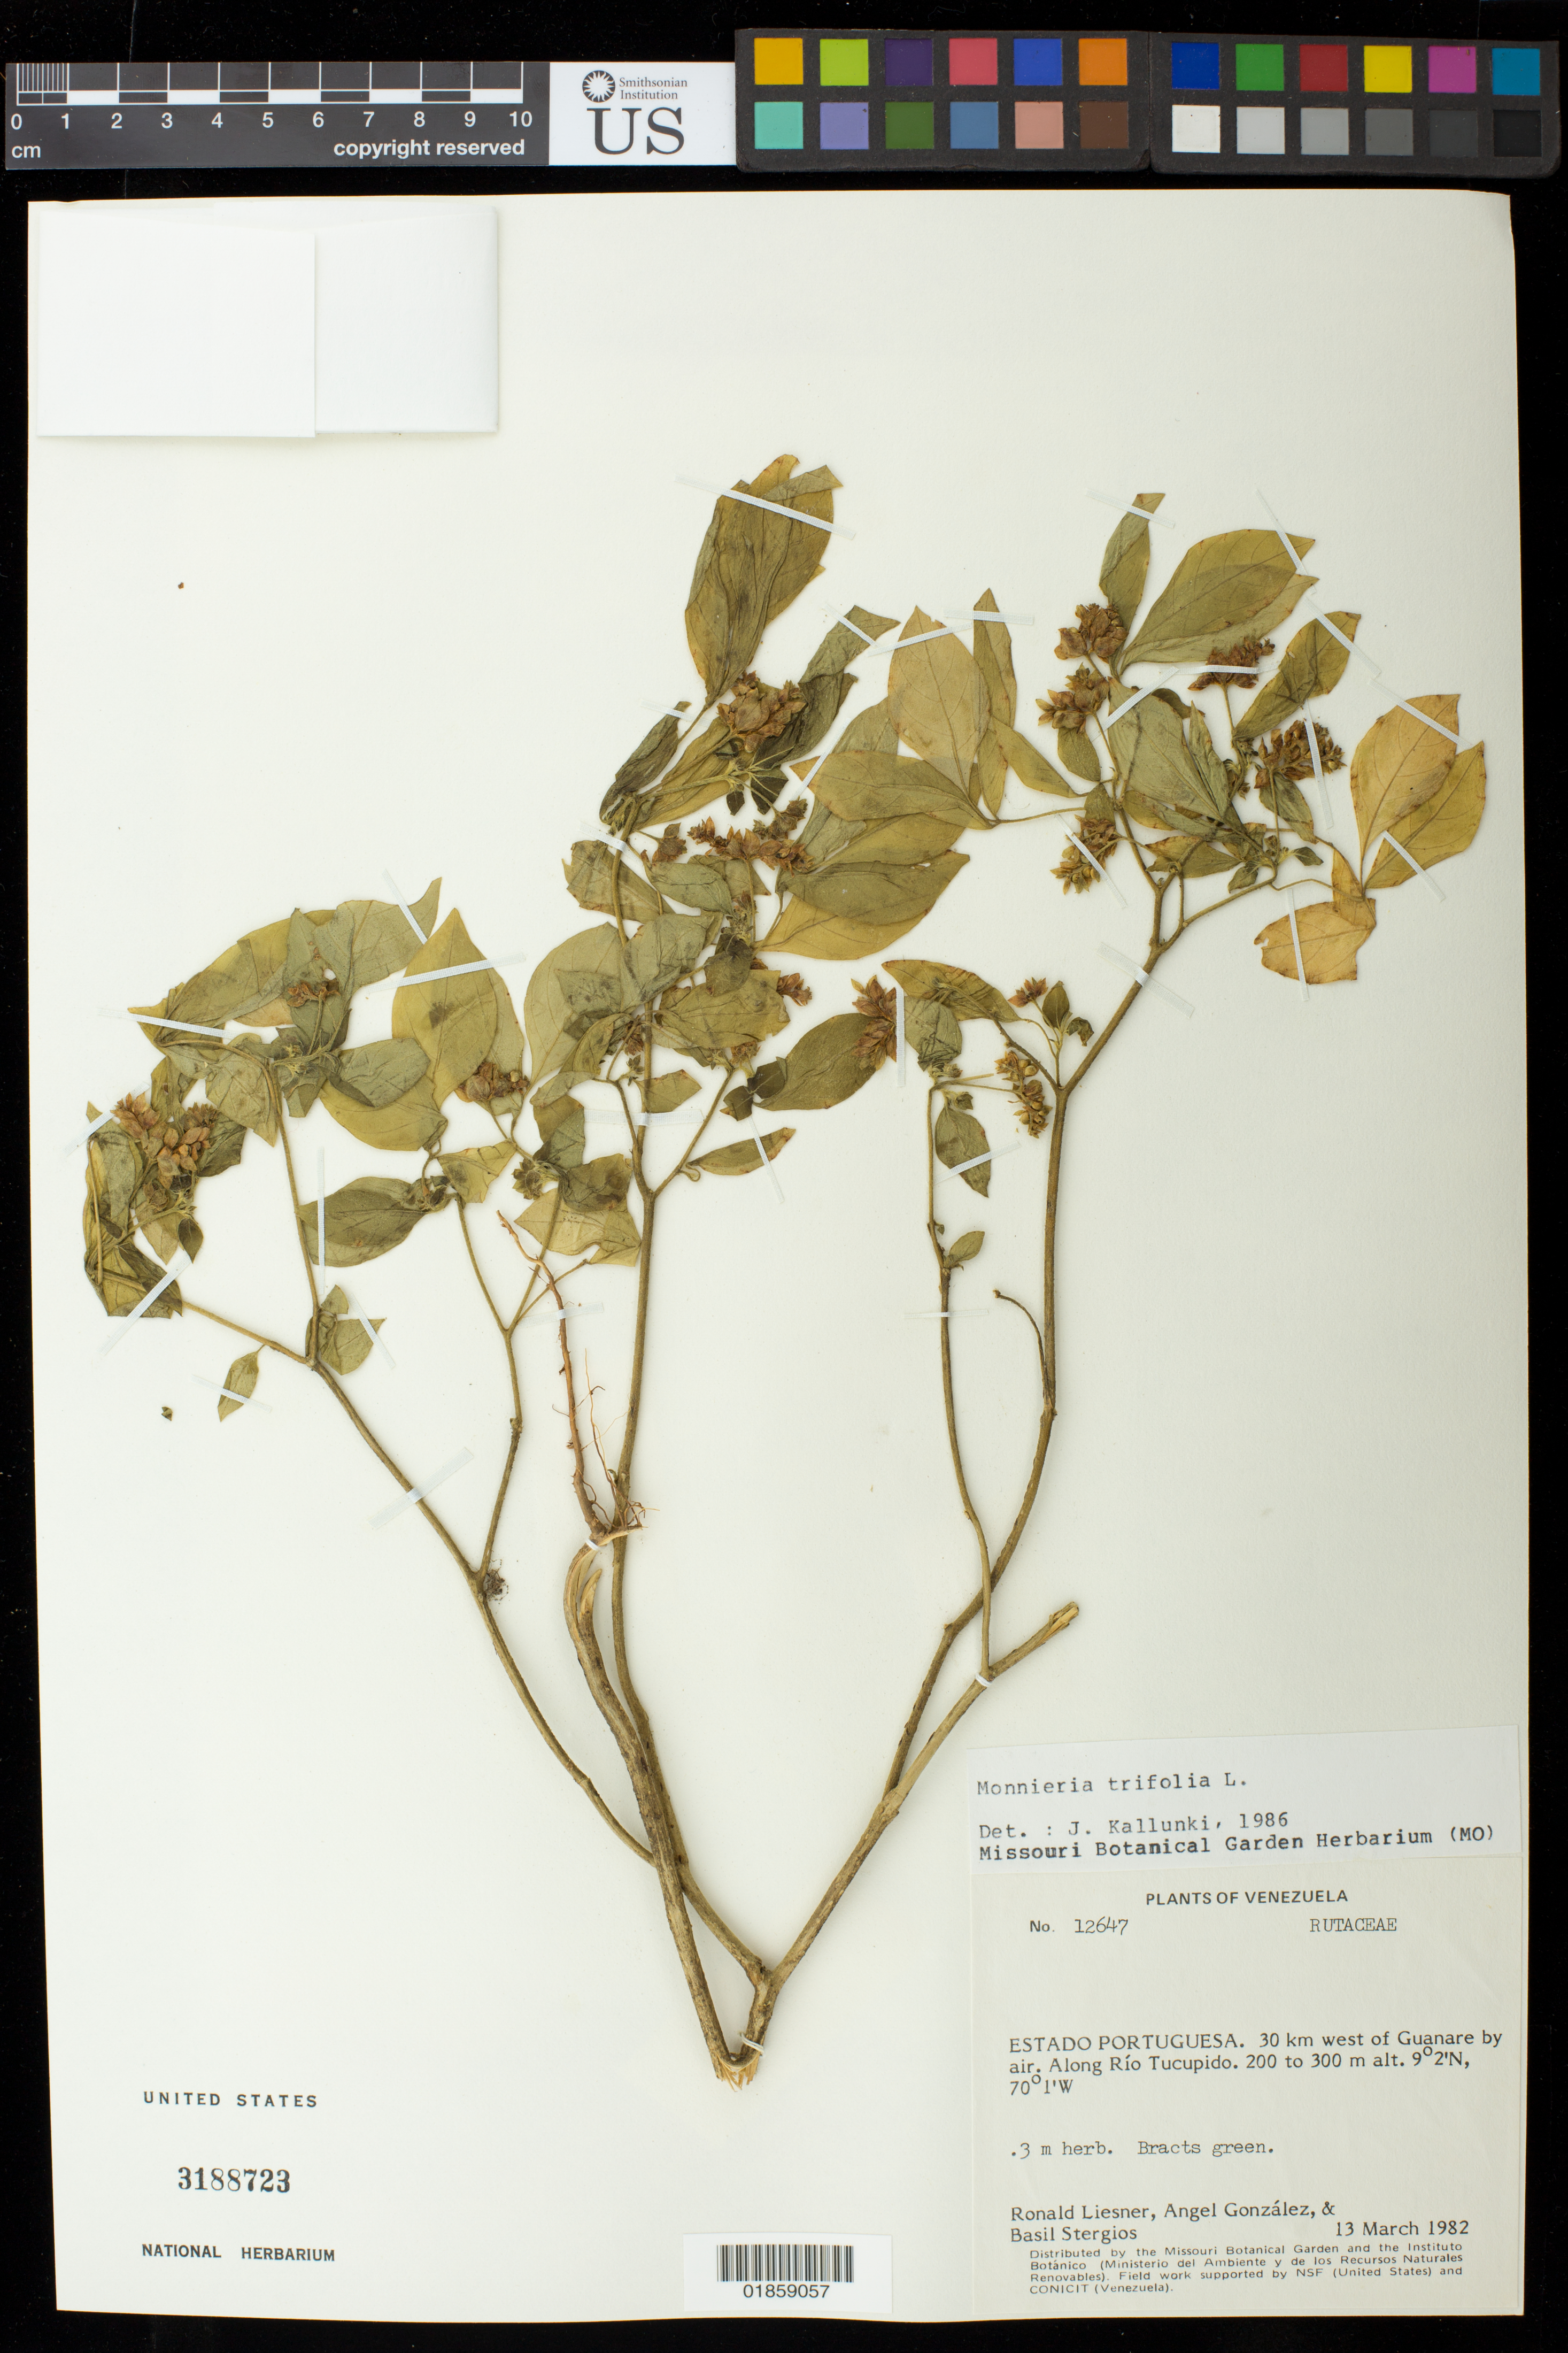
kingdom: Plantae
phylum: Tracheophyta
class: Magnoliopsida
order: Sapindales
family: Rutaceae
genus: Ertela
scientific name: Ertela trifolia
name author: (L.) Kuntze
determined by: Strong, Mark T., (BOT), Smithsonian Institution - National Museum of Natural History (UNITED STATES)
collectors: R. L. Liesner, A. C. González & B. G. Stergios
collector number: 12647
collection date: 1982-03-13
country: Venezuela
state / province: Portuguesa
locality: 30 km W of Guanare by air, along Rio Tucupido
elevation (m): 200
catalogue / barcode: US 3188723